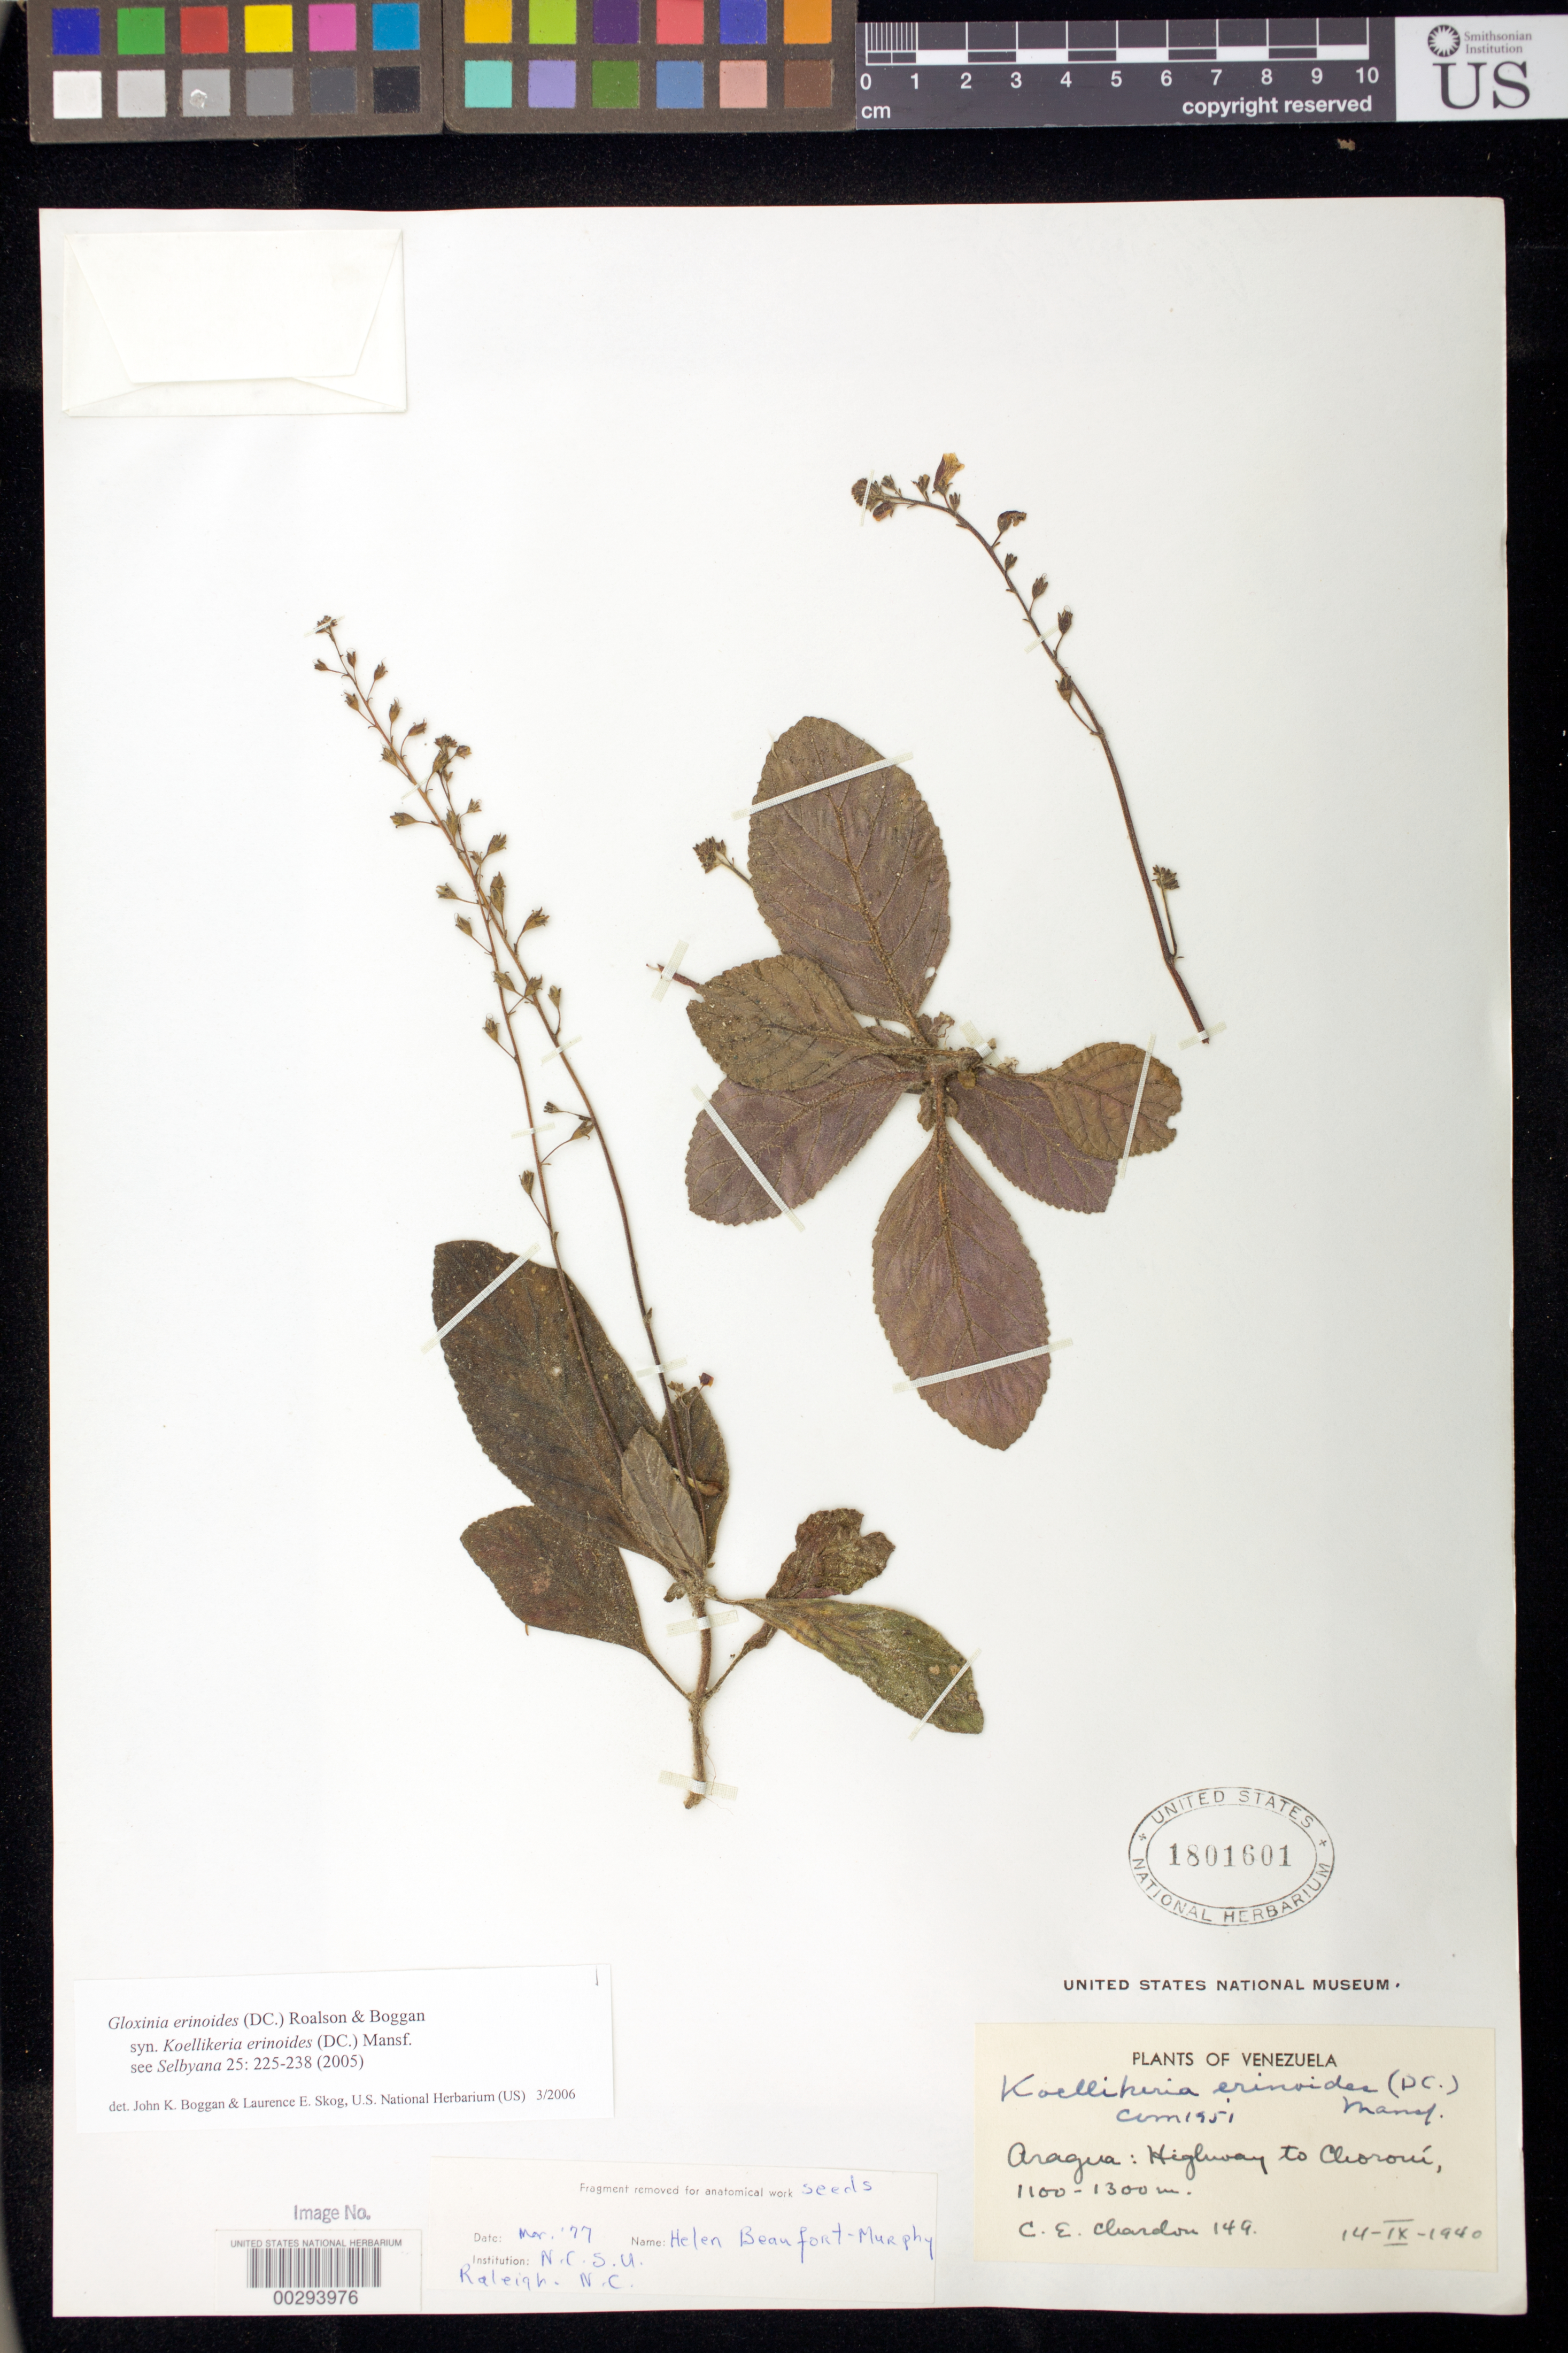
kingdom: Plantae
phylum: Tracheophyta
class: Magnoliopsida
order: Lamiales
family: Gesneriaceae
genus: Gloxinia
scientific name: Gloxinia erinoides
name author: (DC.) Roalson & Boggan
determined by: Boggan, J. K.; Skog, L. E.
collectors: C. E. Chardón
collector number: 149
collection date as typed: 14 Sep 1940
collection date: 1940-09-14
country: Venezuela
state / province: Aragua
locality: Highway to Choroni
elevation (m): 1100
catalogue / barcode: US 1801601